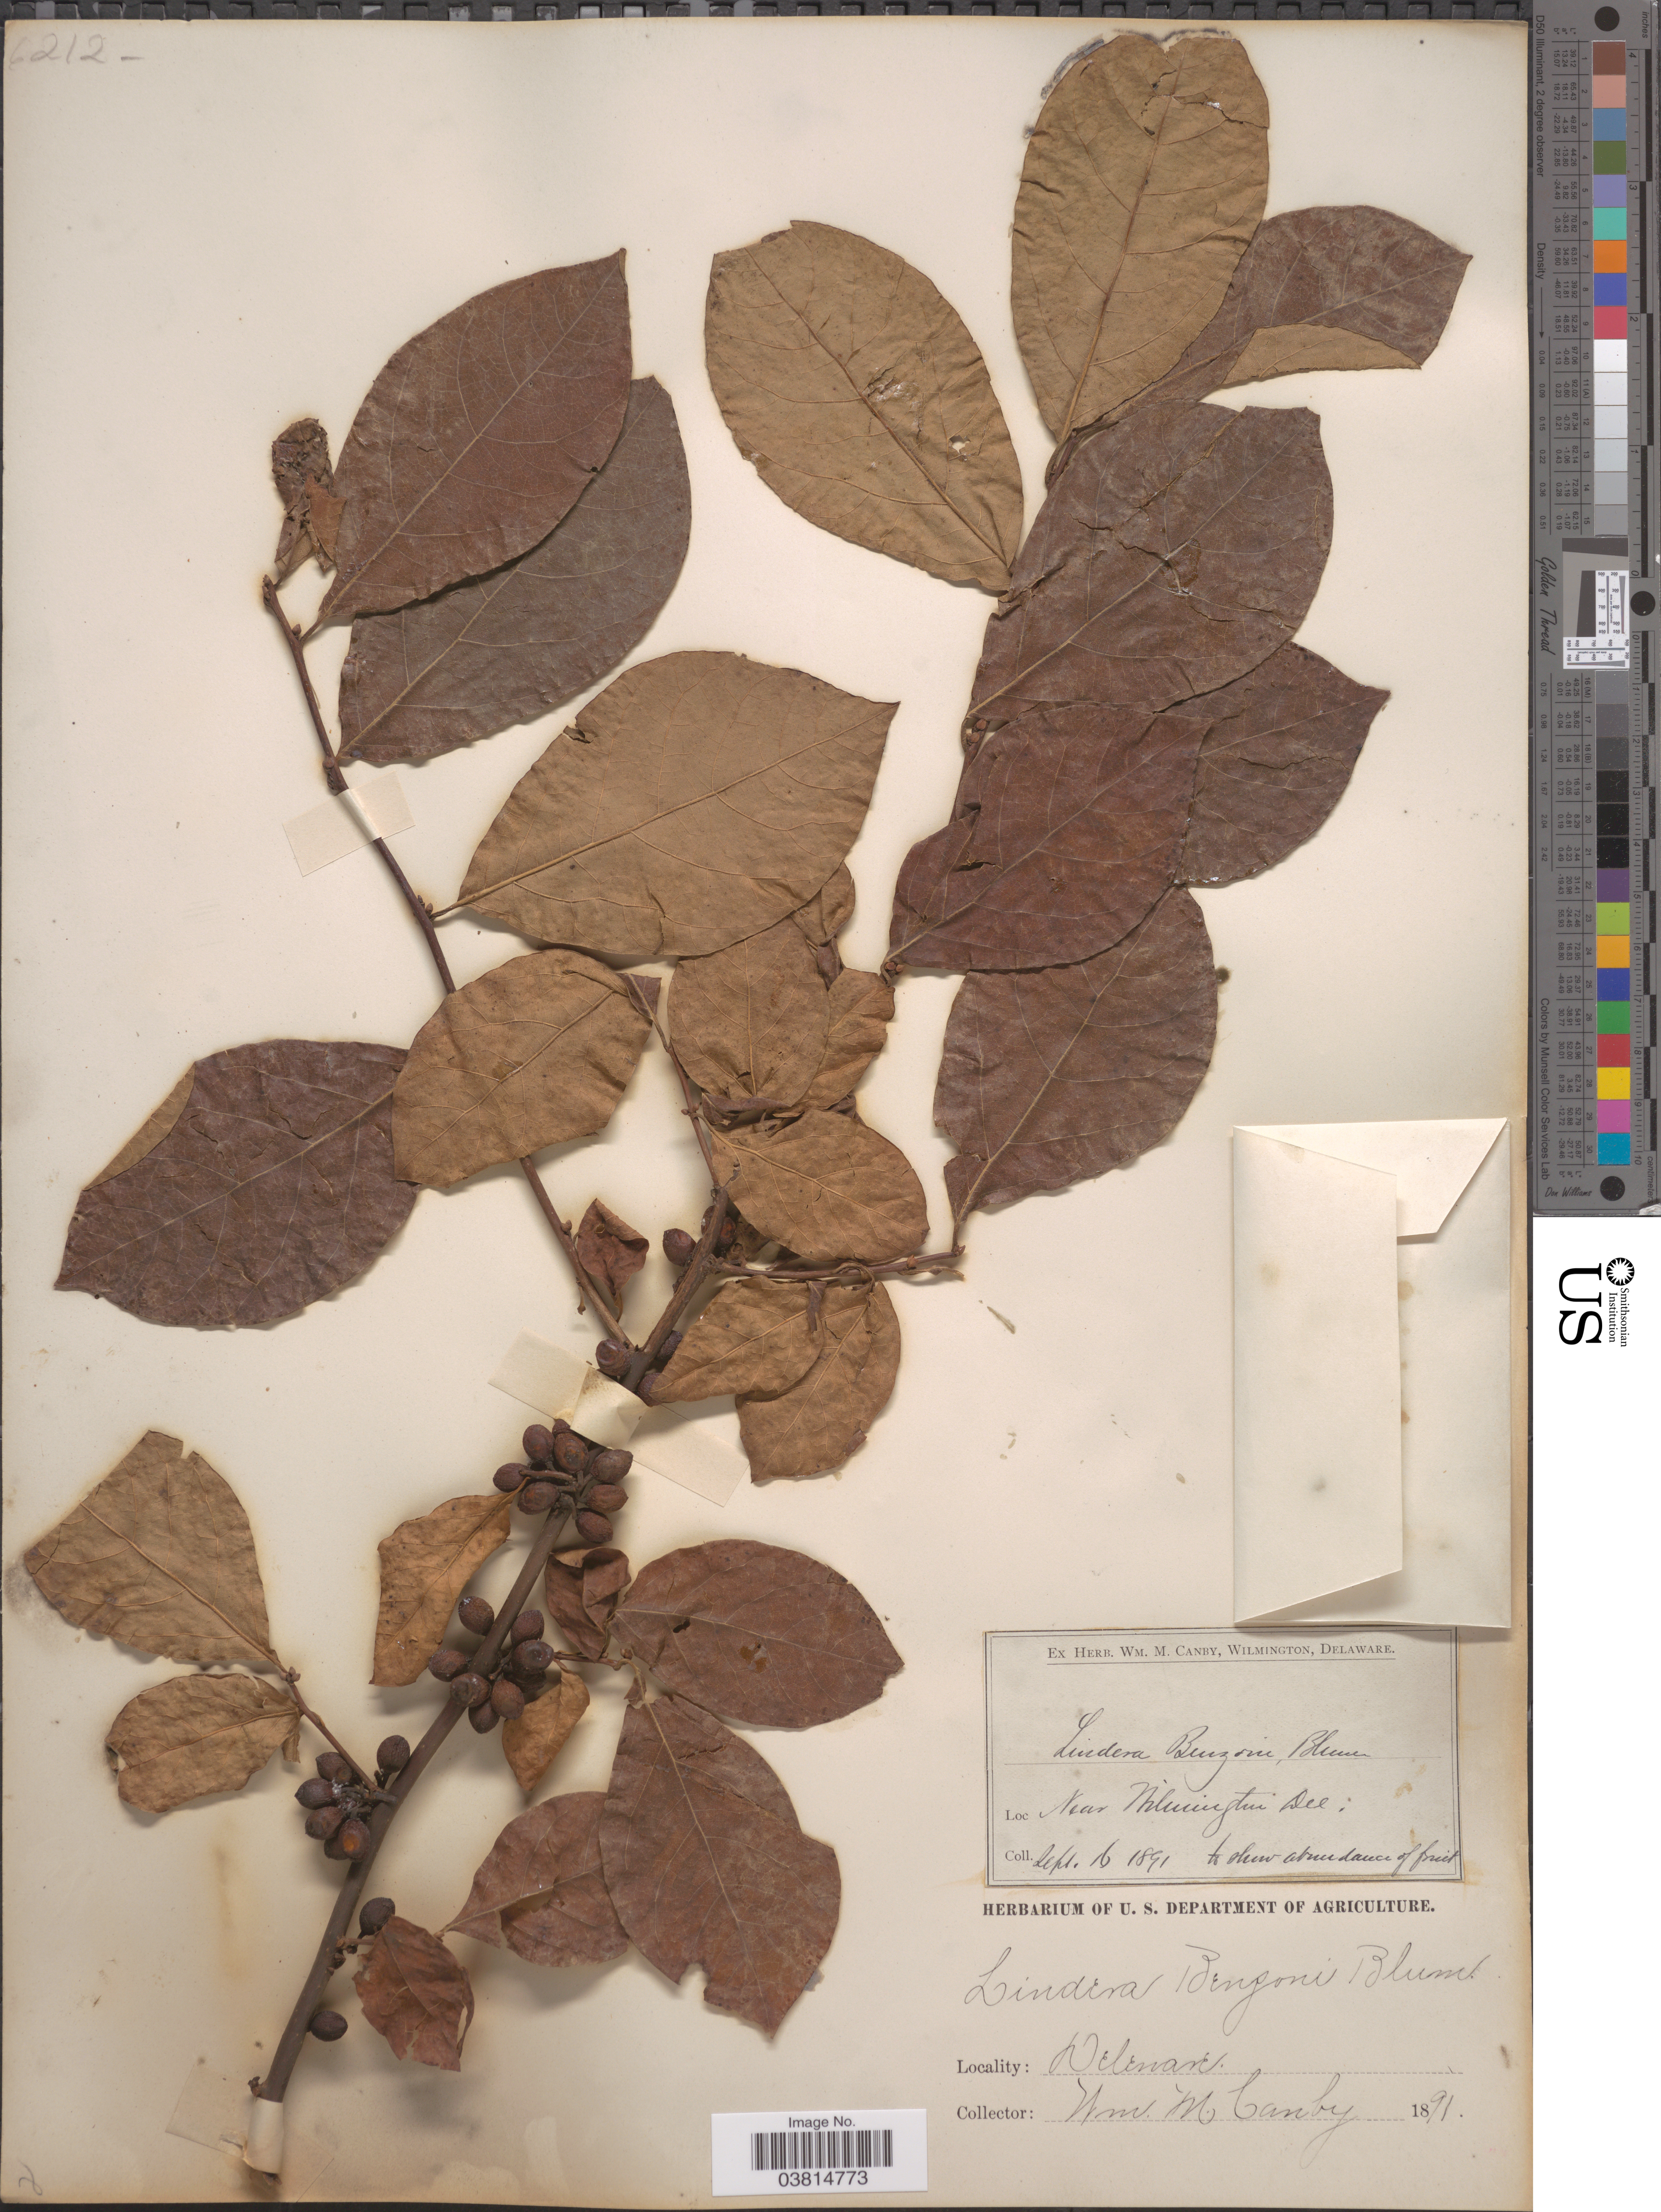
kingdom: Plantae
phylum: Tracheophyta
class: Magnoliopsida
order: Laurales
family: Lauraceae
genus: Lindera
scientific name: Lindera benzoin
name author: (L.) Blume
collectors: W. M. Canby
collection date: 1891-09-16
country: United States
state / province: Delaware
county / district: New Castle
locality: Near Wilmington.